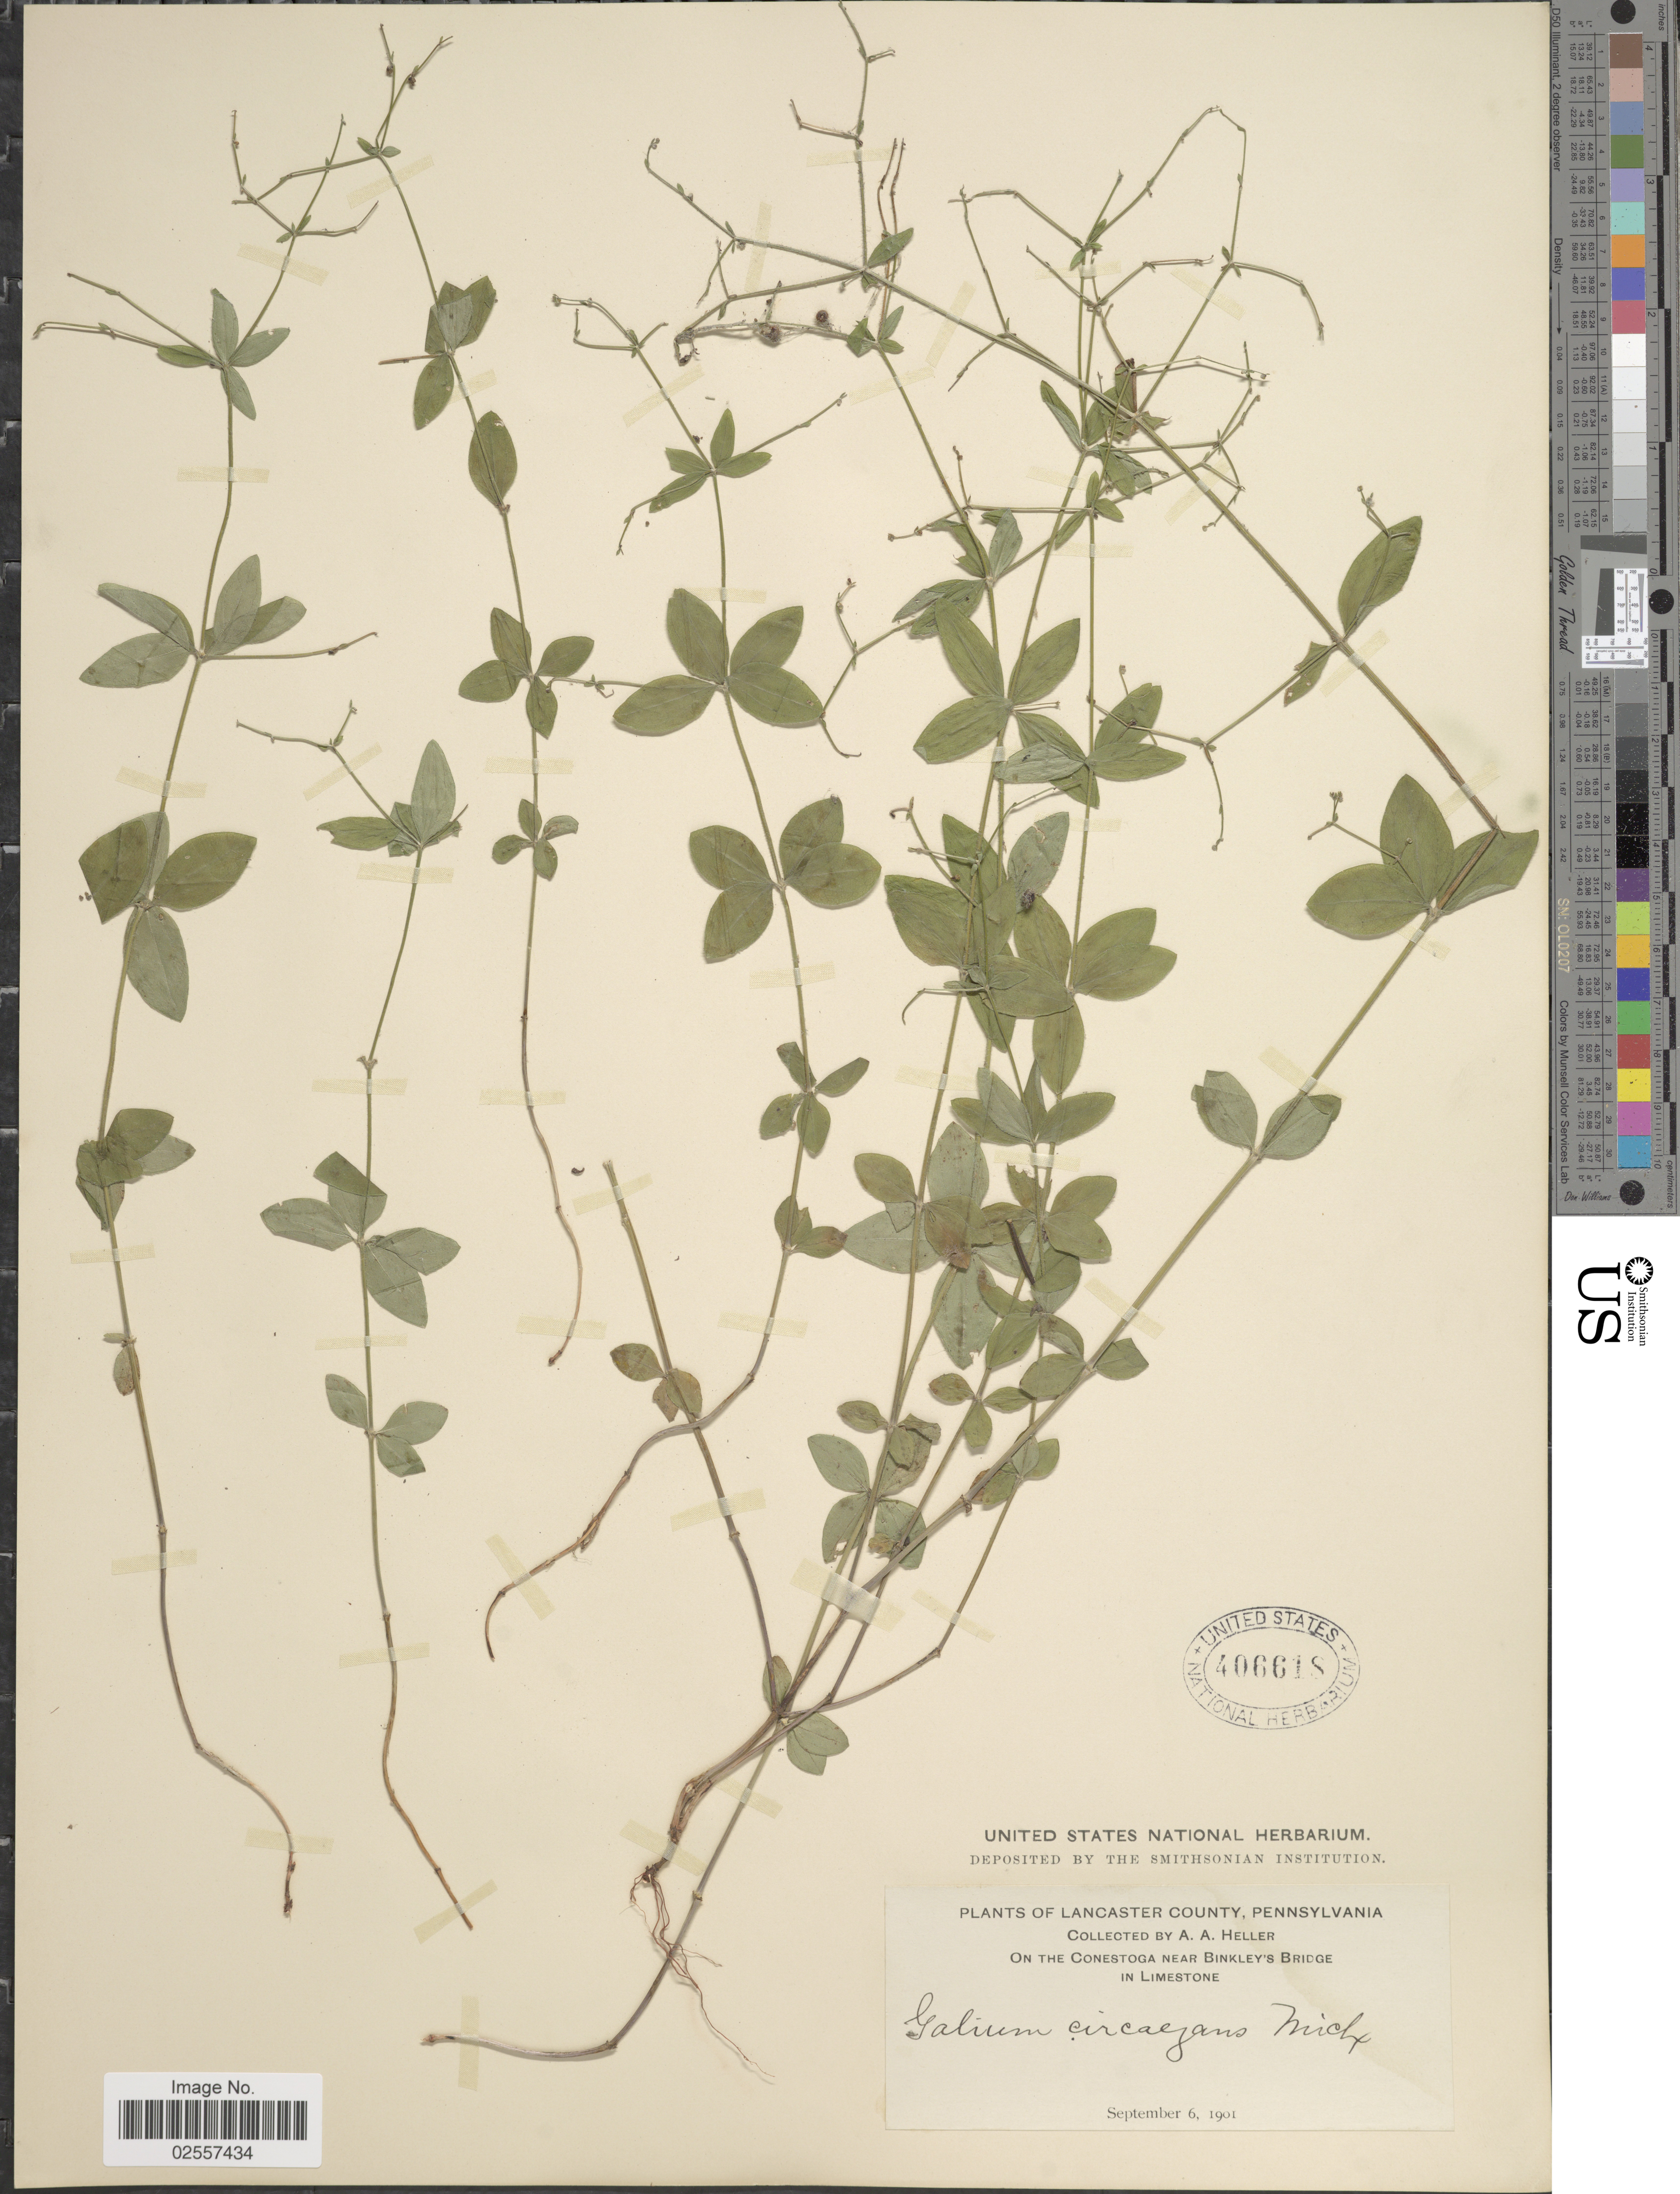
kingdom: Plantae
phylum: Tracheophyta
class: Magnoliopsida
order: Gentianales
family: Rubiaceae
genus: Galium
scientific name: Galium circaezans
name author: Michx.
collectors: A. A. Heller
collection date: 1901-09-06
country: United States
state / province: Pennsylvania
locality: Lancaster County. On the Conestoga near Binkley's Bridge in Limestone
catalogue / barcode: US 406618